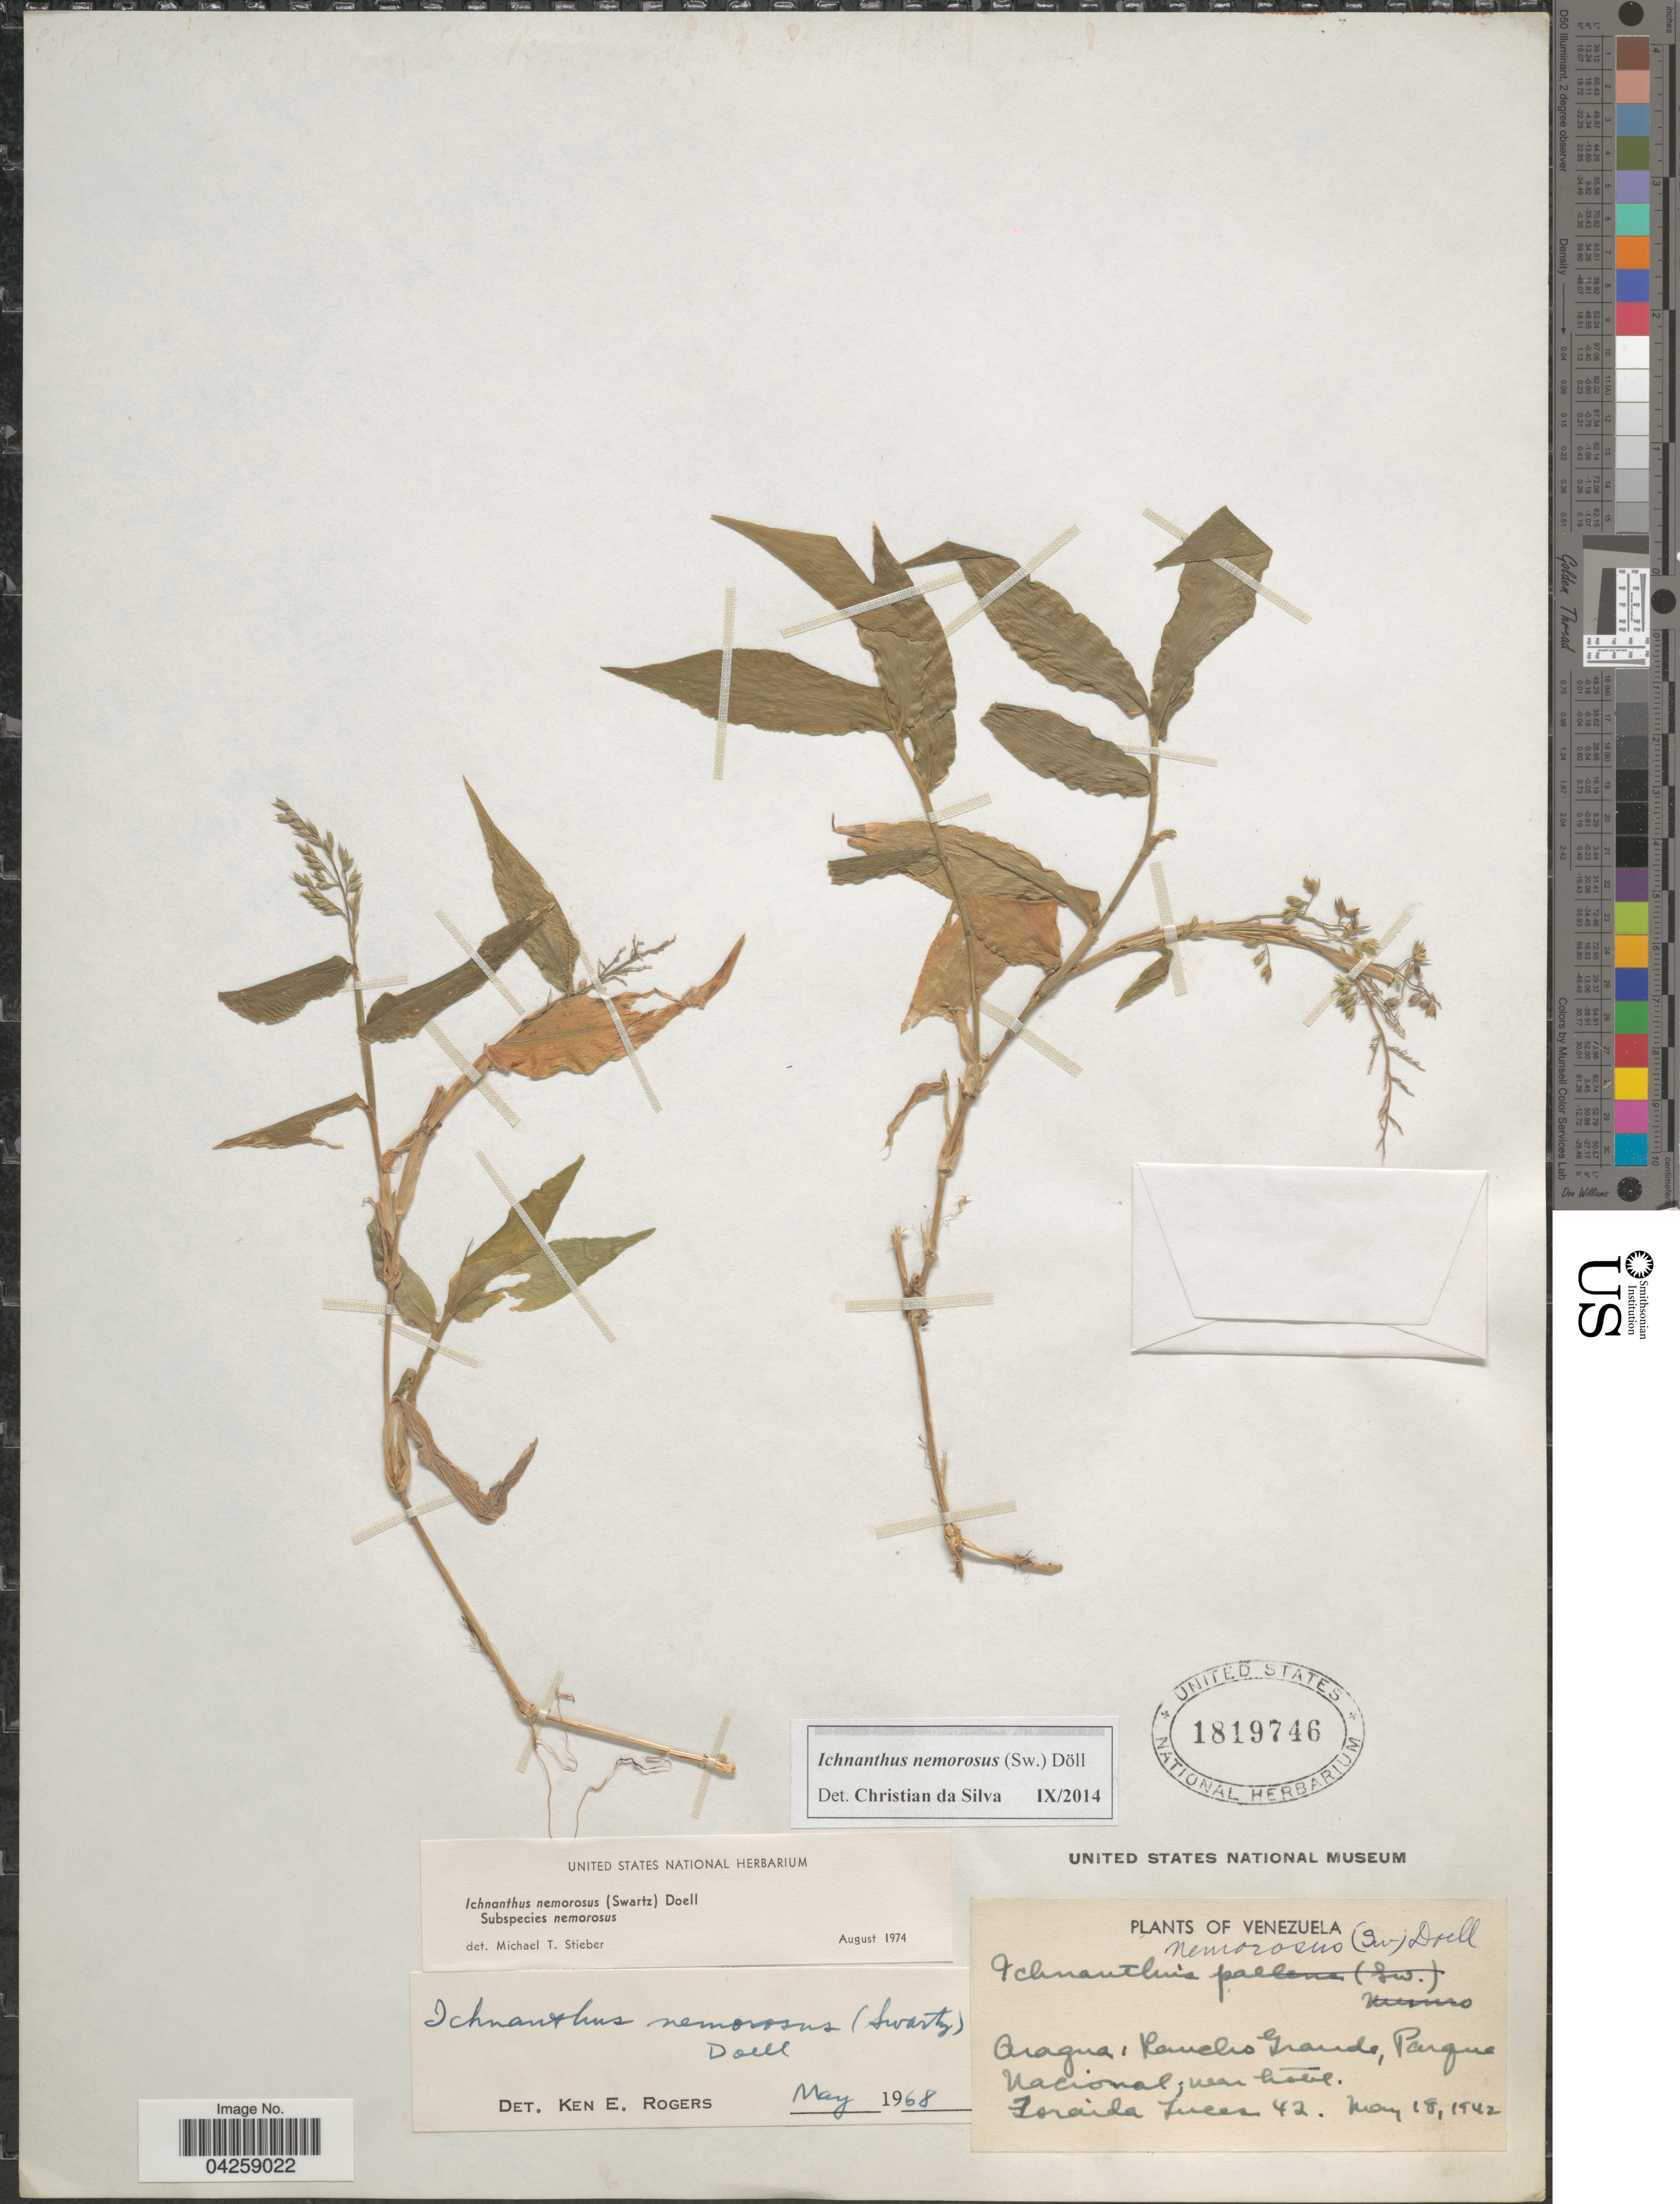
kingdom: Plantae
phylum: Tracheophyta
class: Liliopsida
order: Poales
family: Poaceae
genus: Ichnanthus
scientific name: Ichnanthus nemorosus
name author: (Sw.) Döll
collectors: Z. Luces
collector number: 42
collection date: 1942-05-18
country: Venezuela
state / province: Aragua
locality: Rancho Grande, Parque Nacional; near hotel.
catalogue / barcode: US 1819746